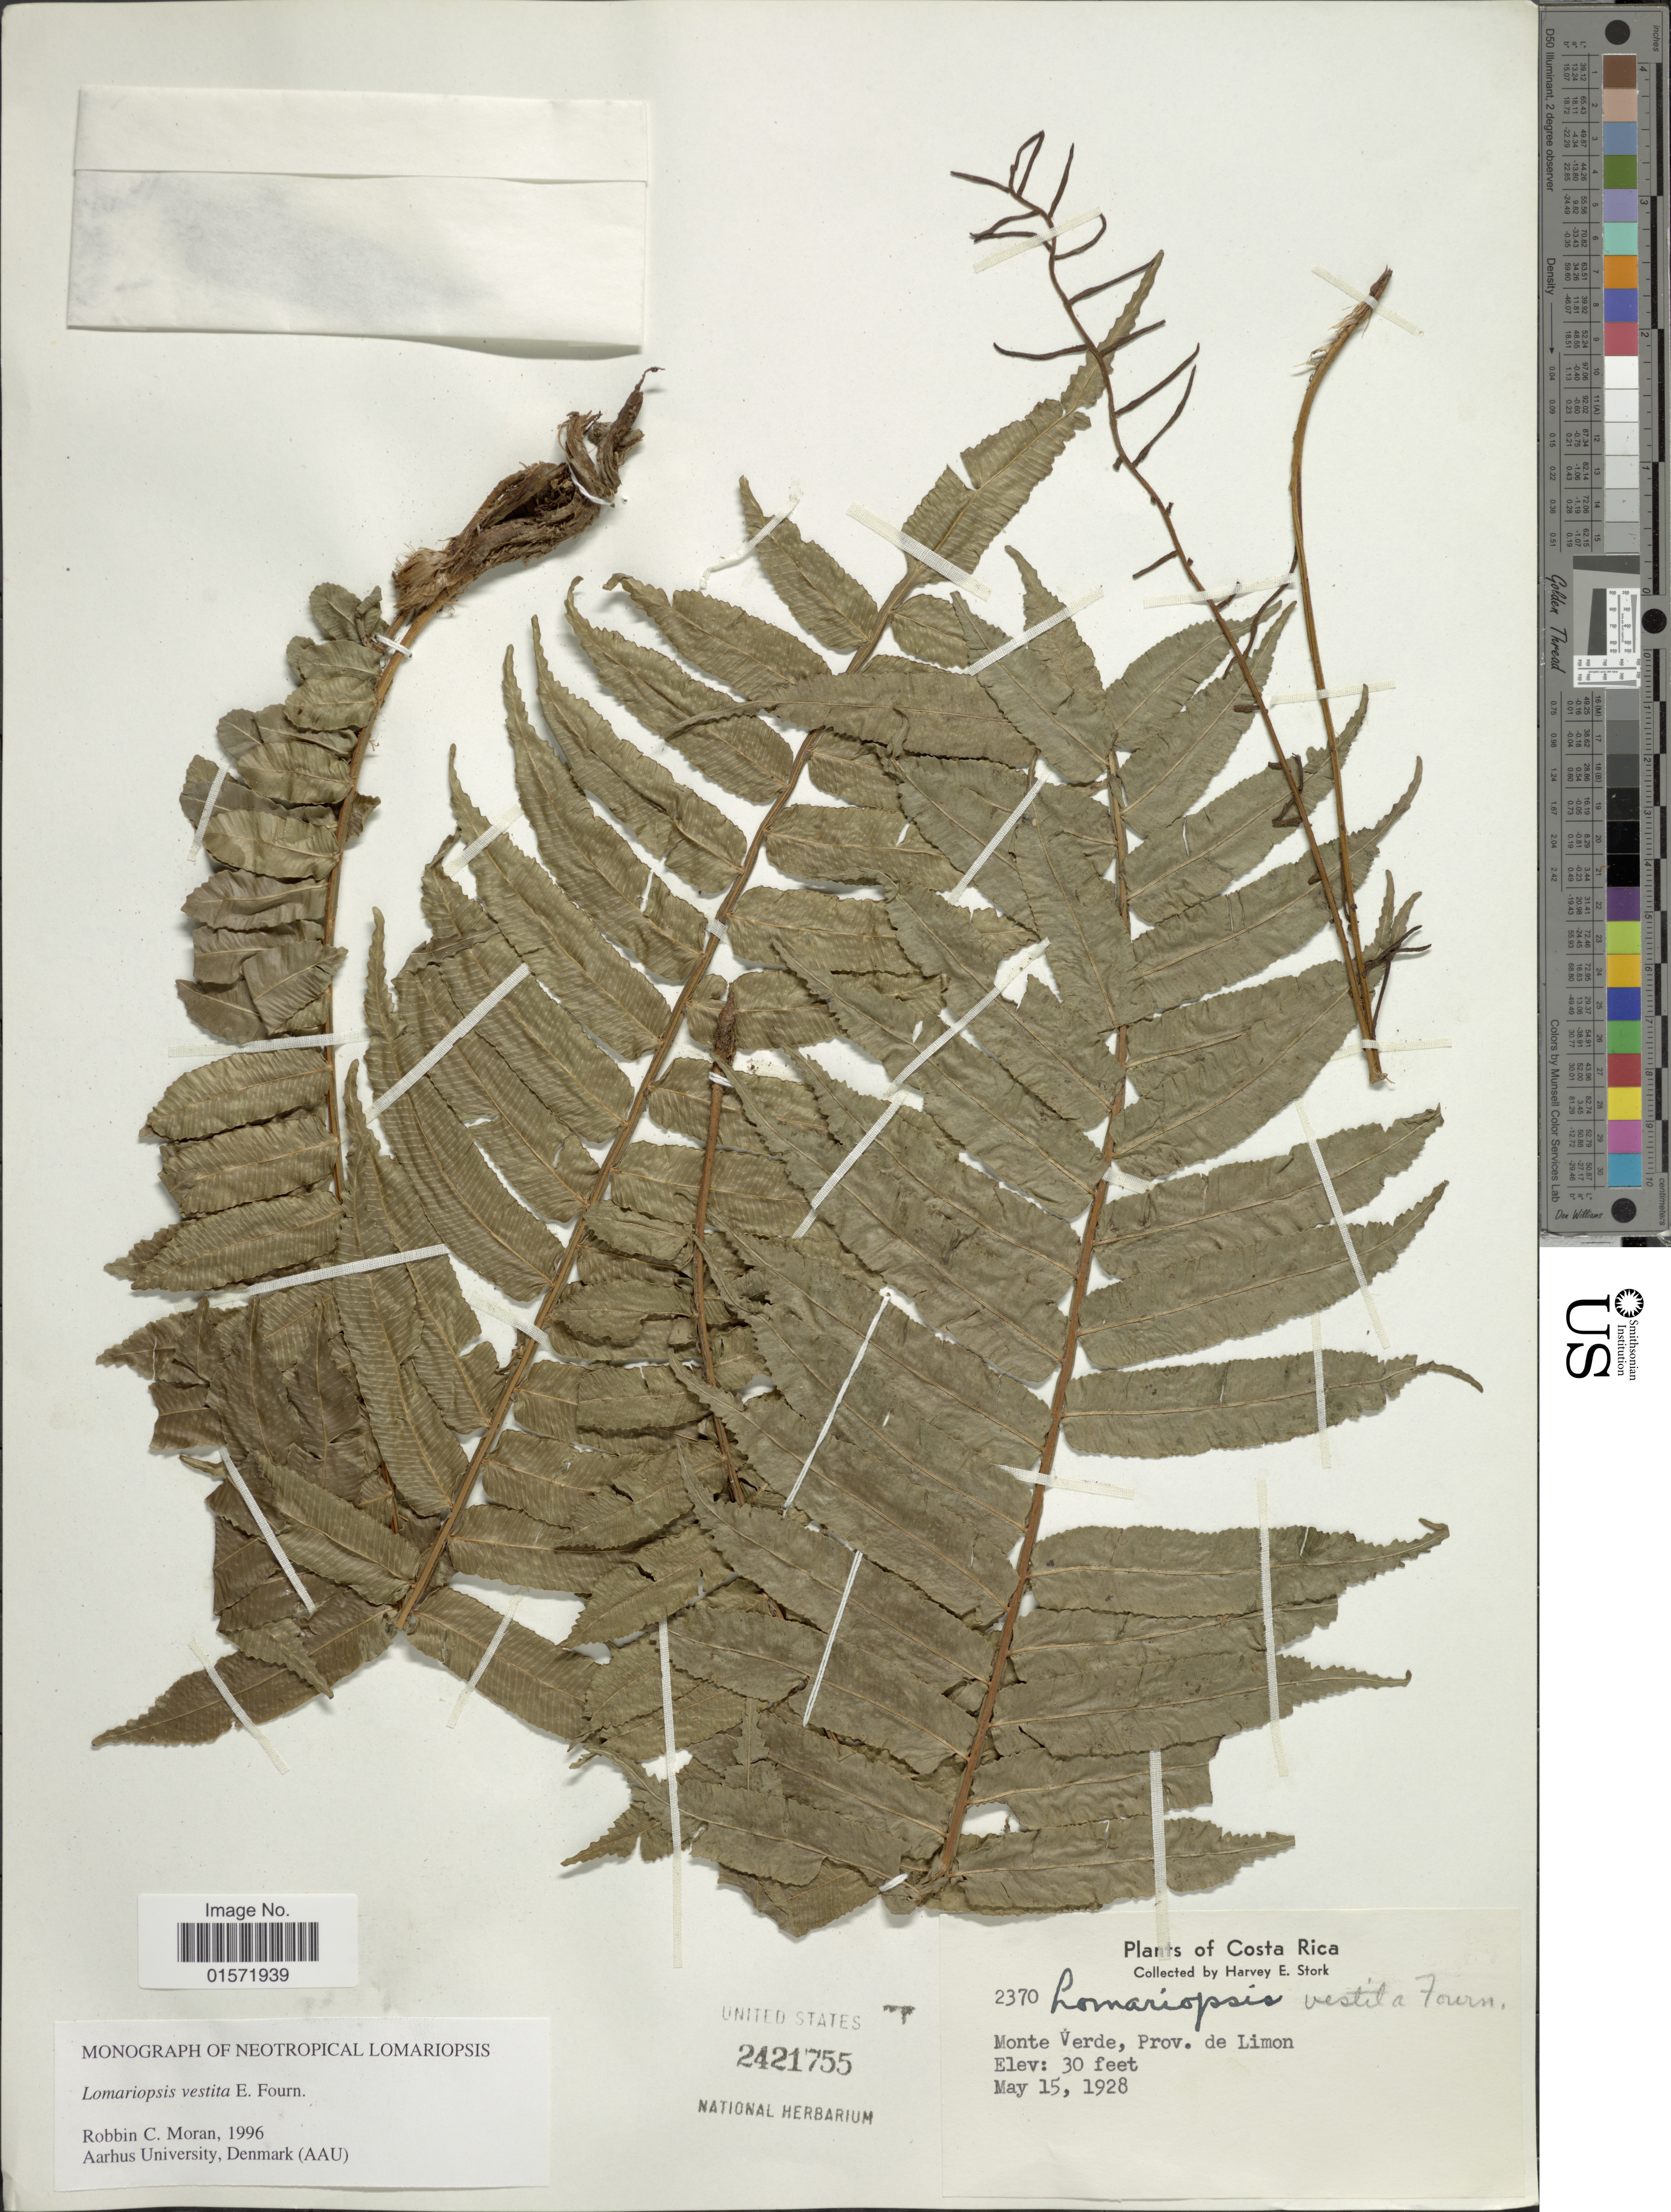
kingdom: Plantae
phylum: Tracheophyta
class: Polypodiopsida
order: Polypodiales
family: Lomariopsidaceae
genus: Lomariopsis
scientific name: Lomariopsis vestita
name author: E. Fourn.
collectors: H. E. Stork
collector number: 2370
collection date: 1928-05-15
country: Costa Rica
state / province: Limón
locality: Monte Verde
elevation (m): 9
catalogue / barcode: US 2421755